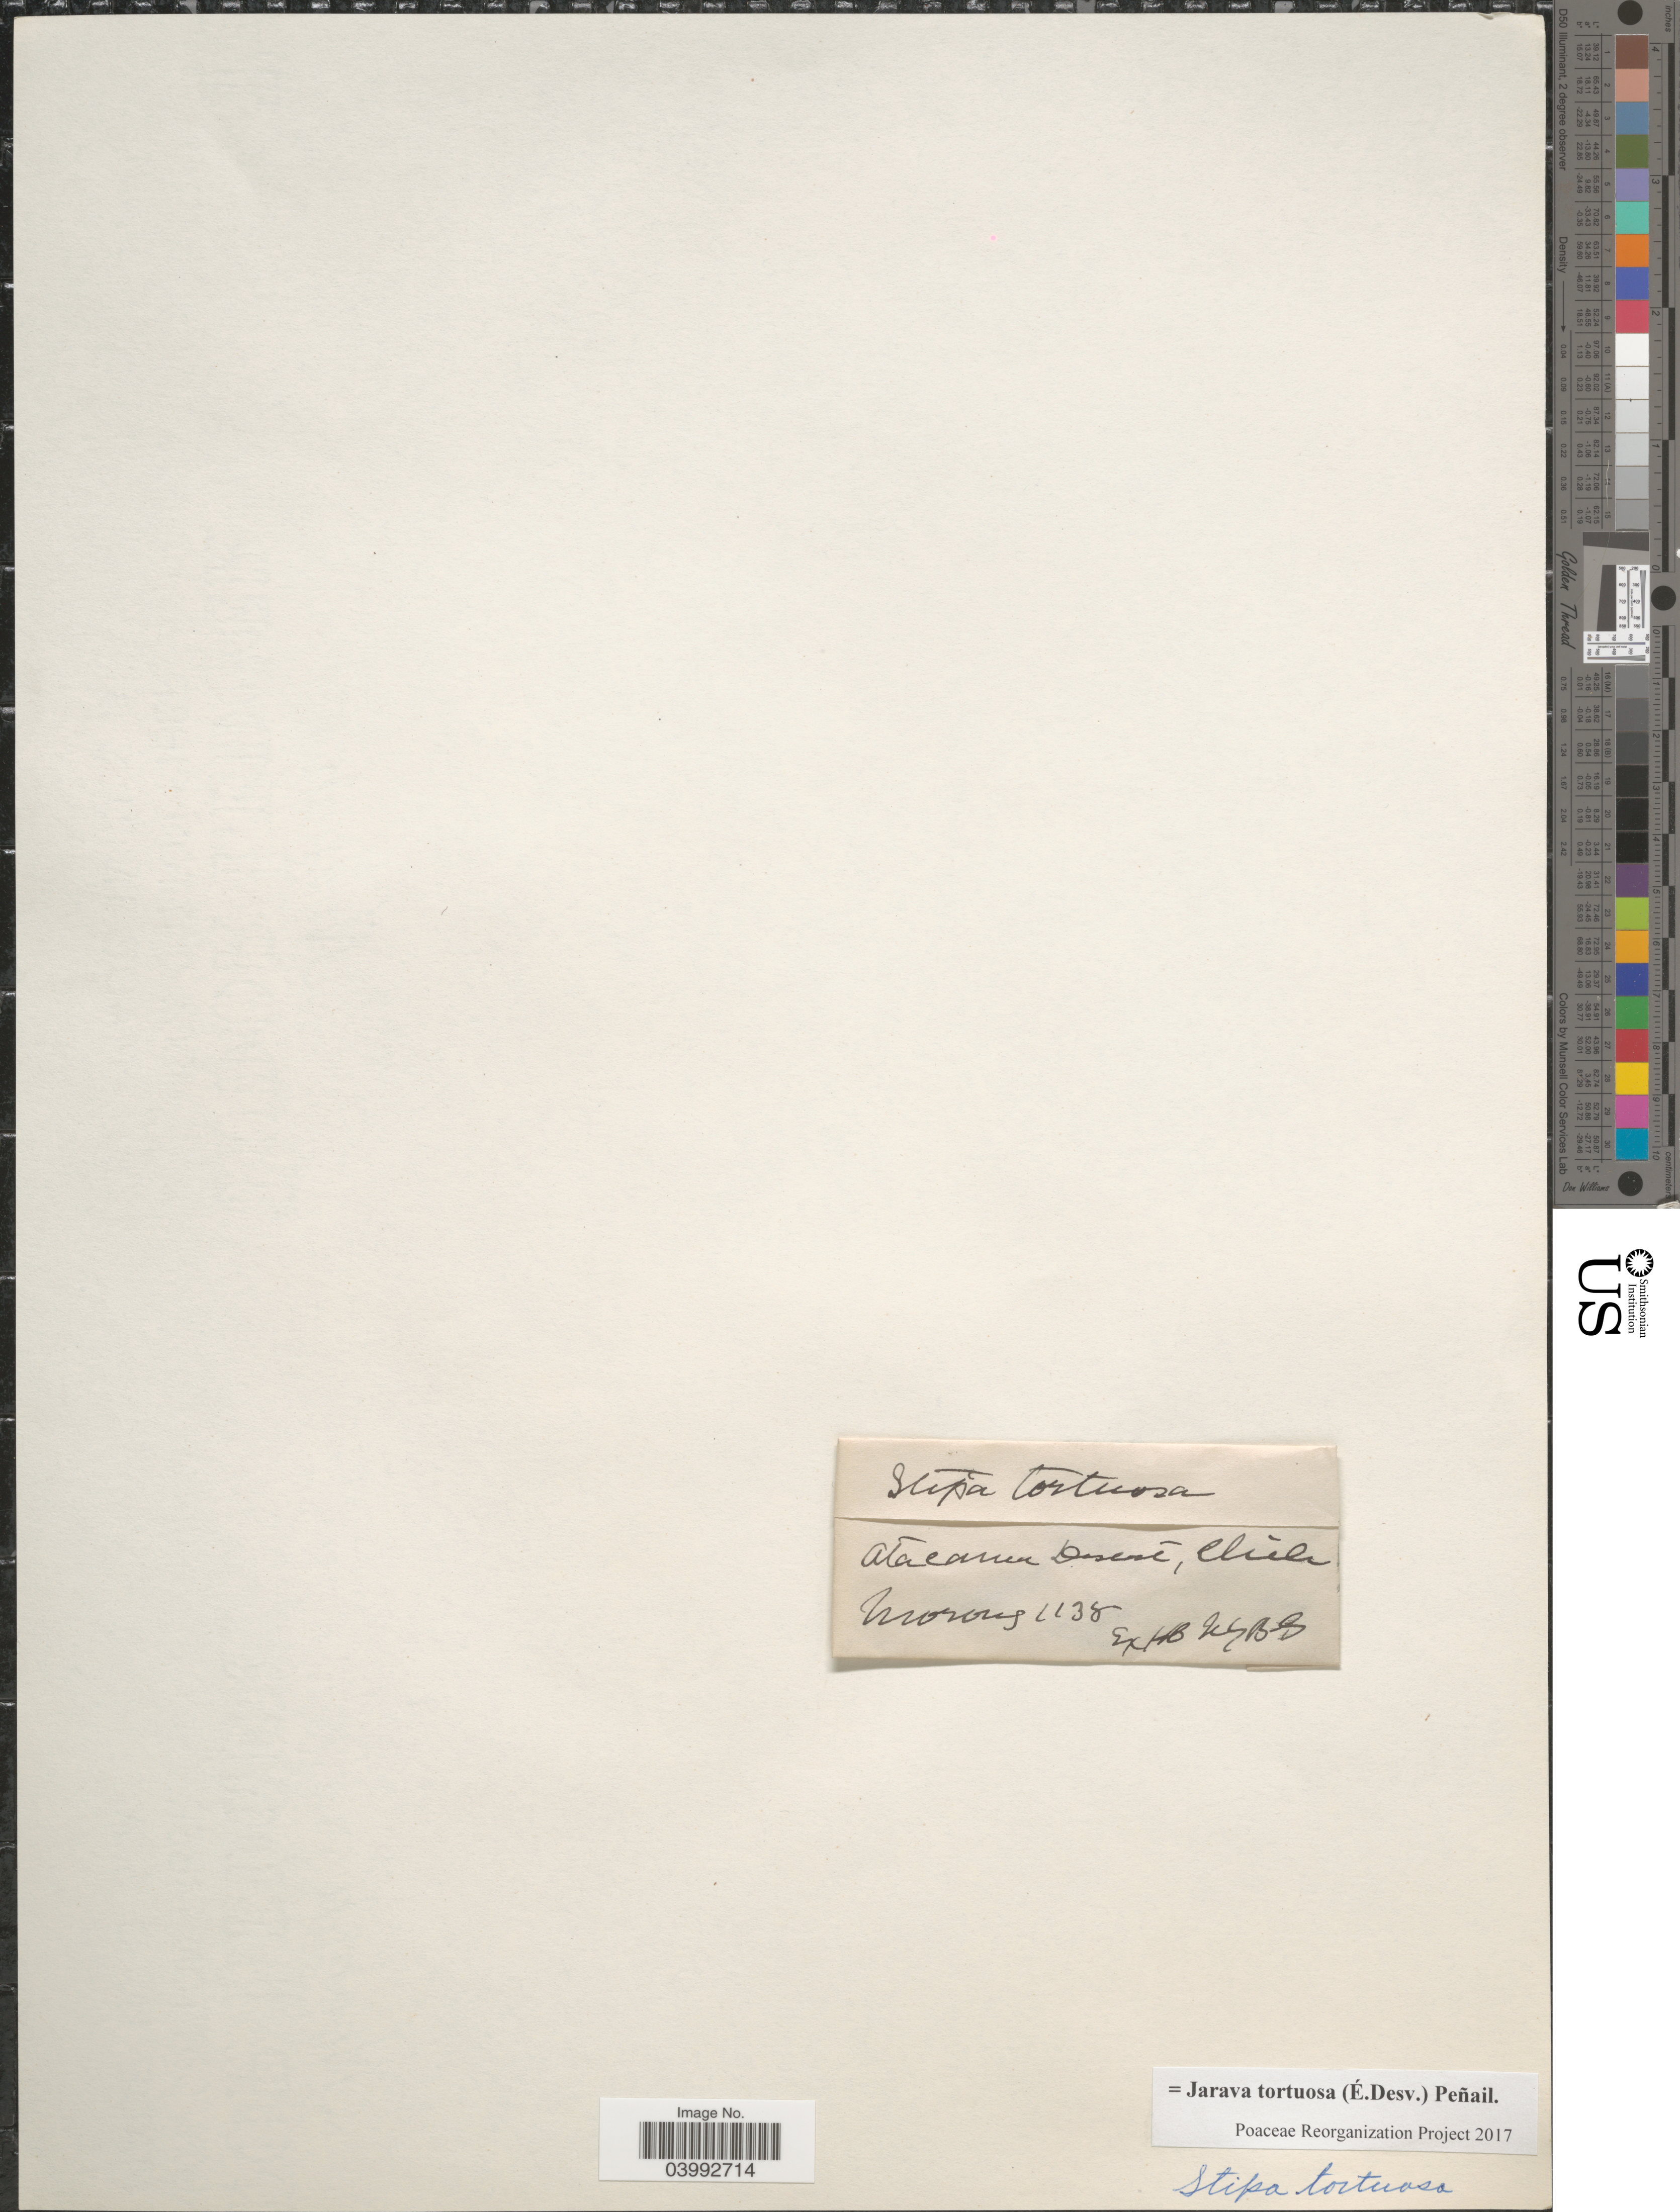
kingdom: Plantae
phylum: Tracheophyta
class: Liliopsida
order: Poales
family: Poaceae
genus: Jarava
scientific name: Jarava tortuosa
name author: (É. Desv.) Peñail.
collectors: Morong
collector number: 1138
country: Chile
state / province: Atacama (III)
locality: Atacama Desert.